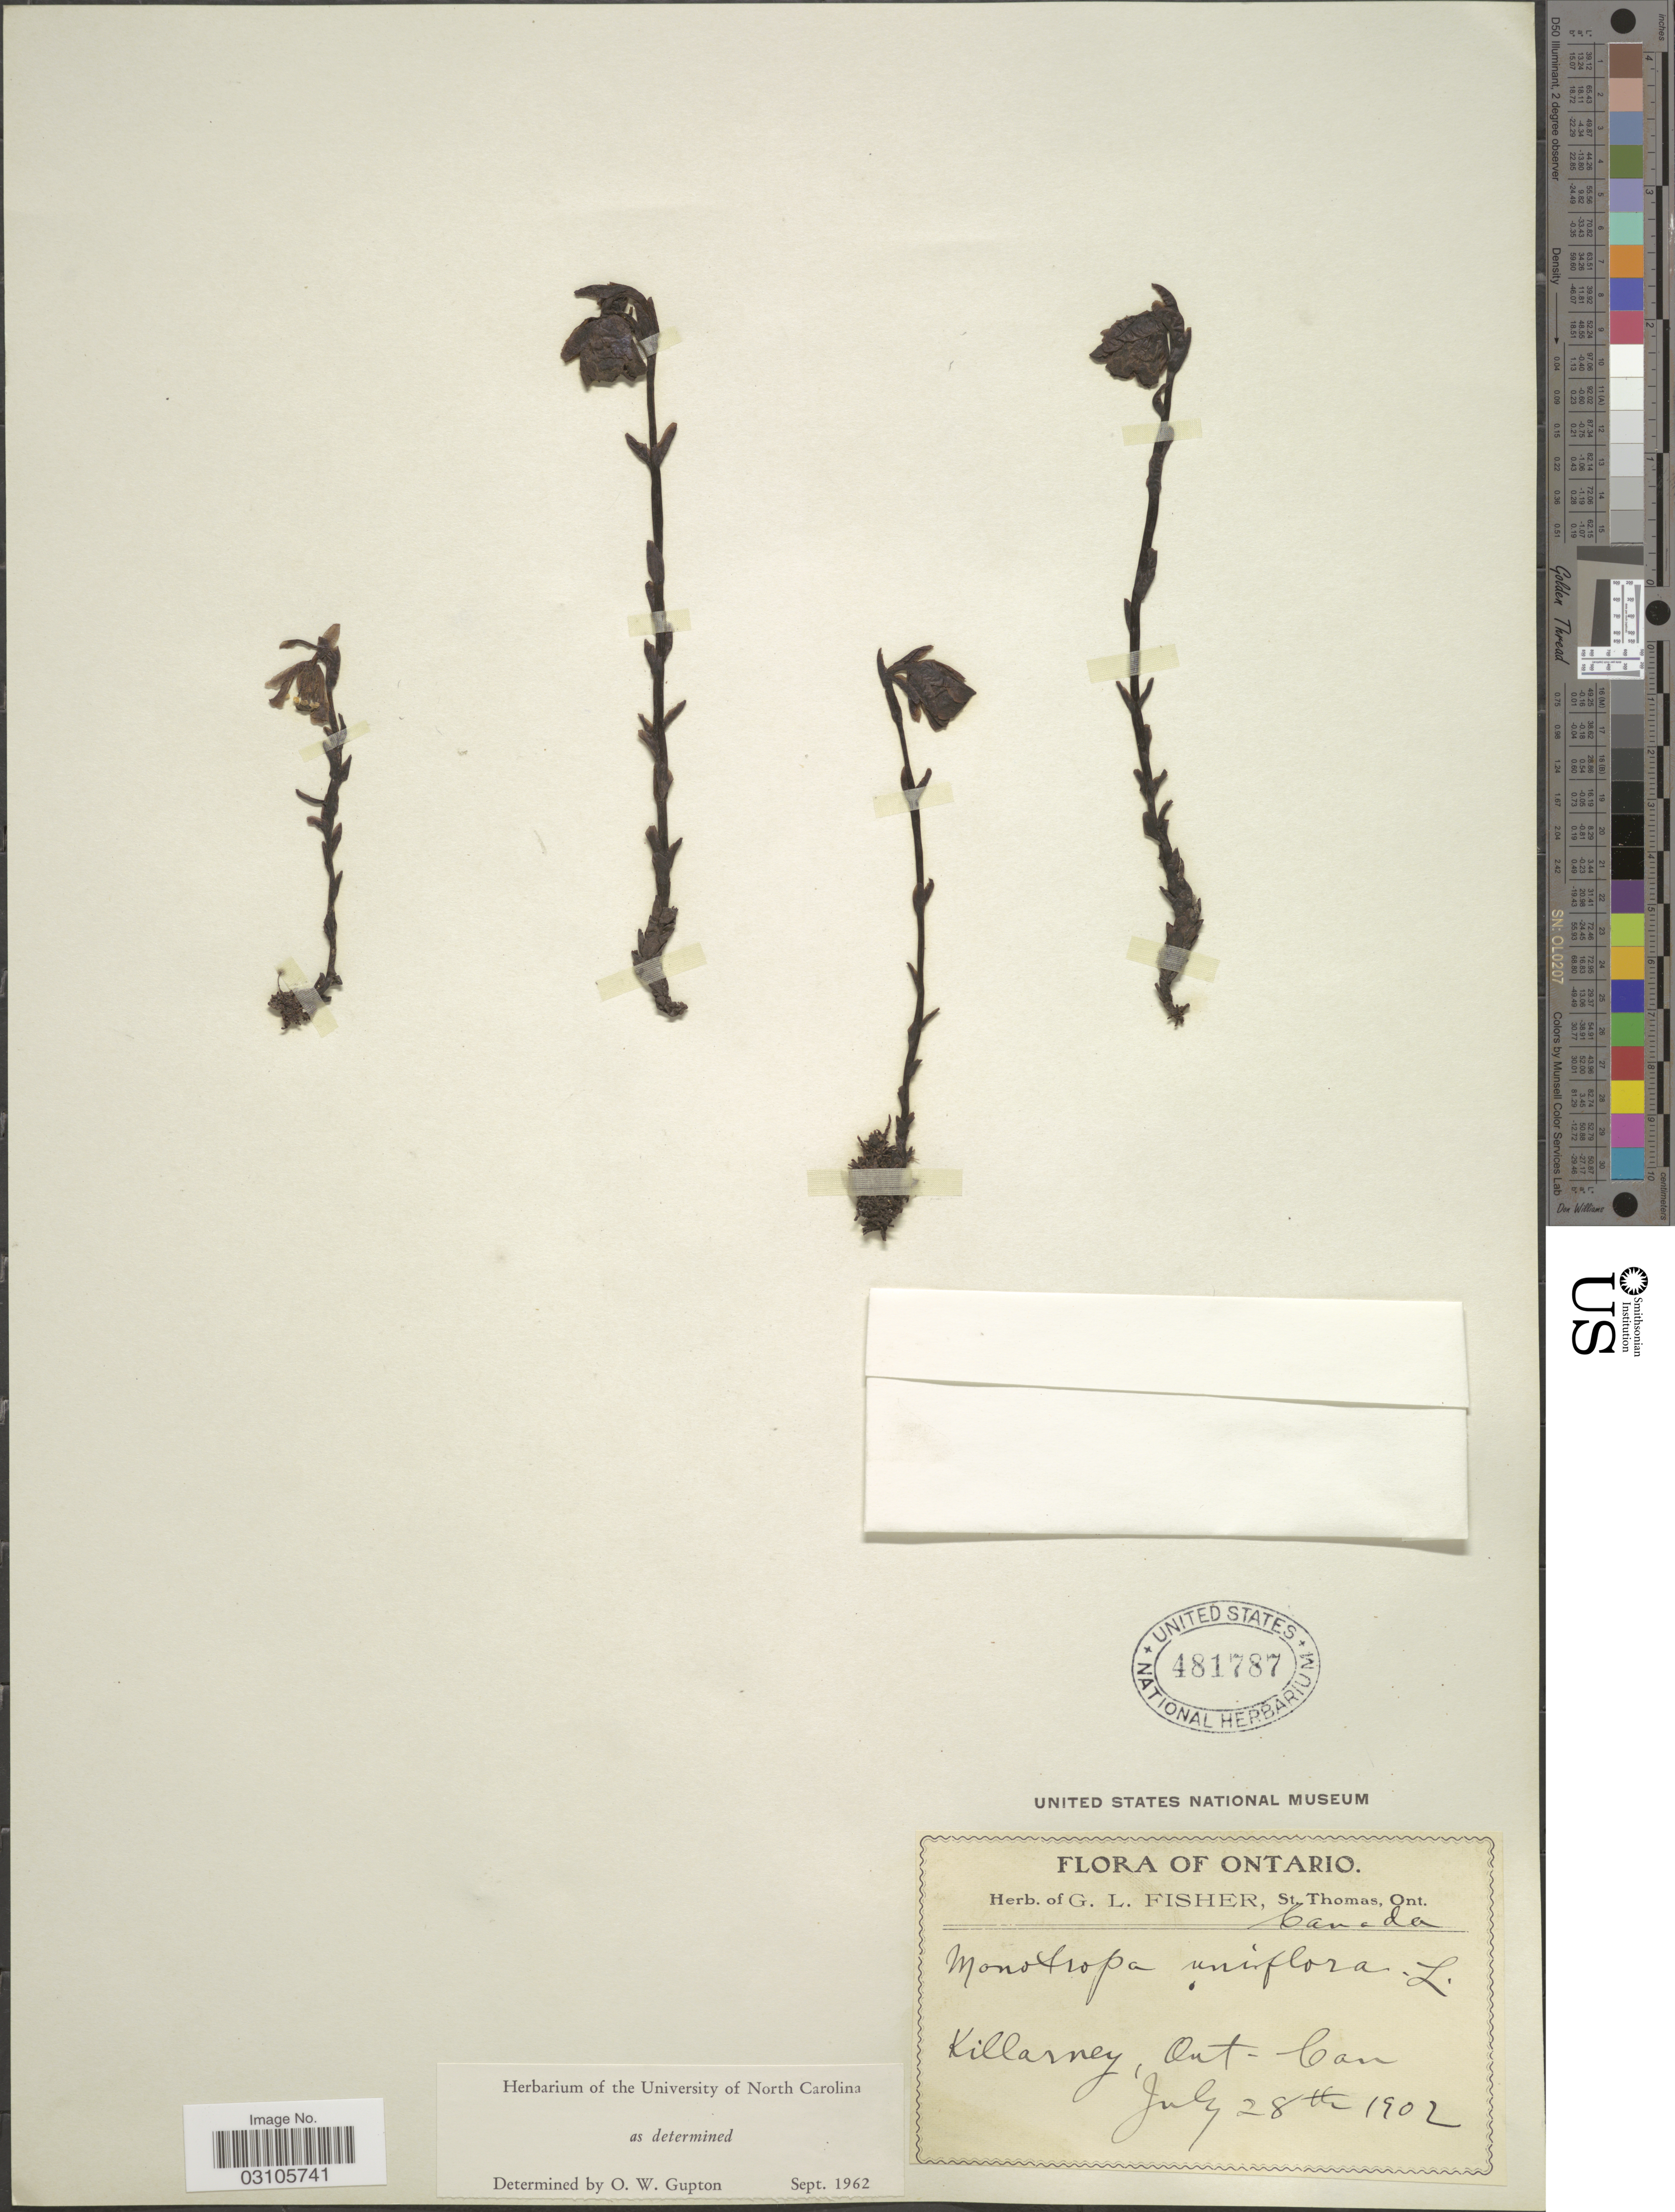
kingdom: Plantae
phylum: Tracheophyta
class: Magnoliopsida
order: Ericales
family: Ericaceae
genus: Monotropa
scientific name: Monotropa uniflora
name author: L.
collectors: ex herb. Geo L. Fisher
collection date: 1902-07-28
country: Canada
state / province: Ontario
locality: Killarney.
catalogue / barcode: US 481787